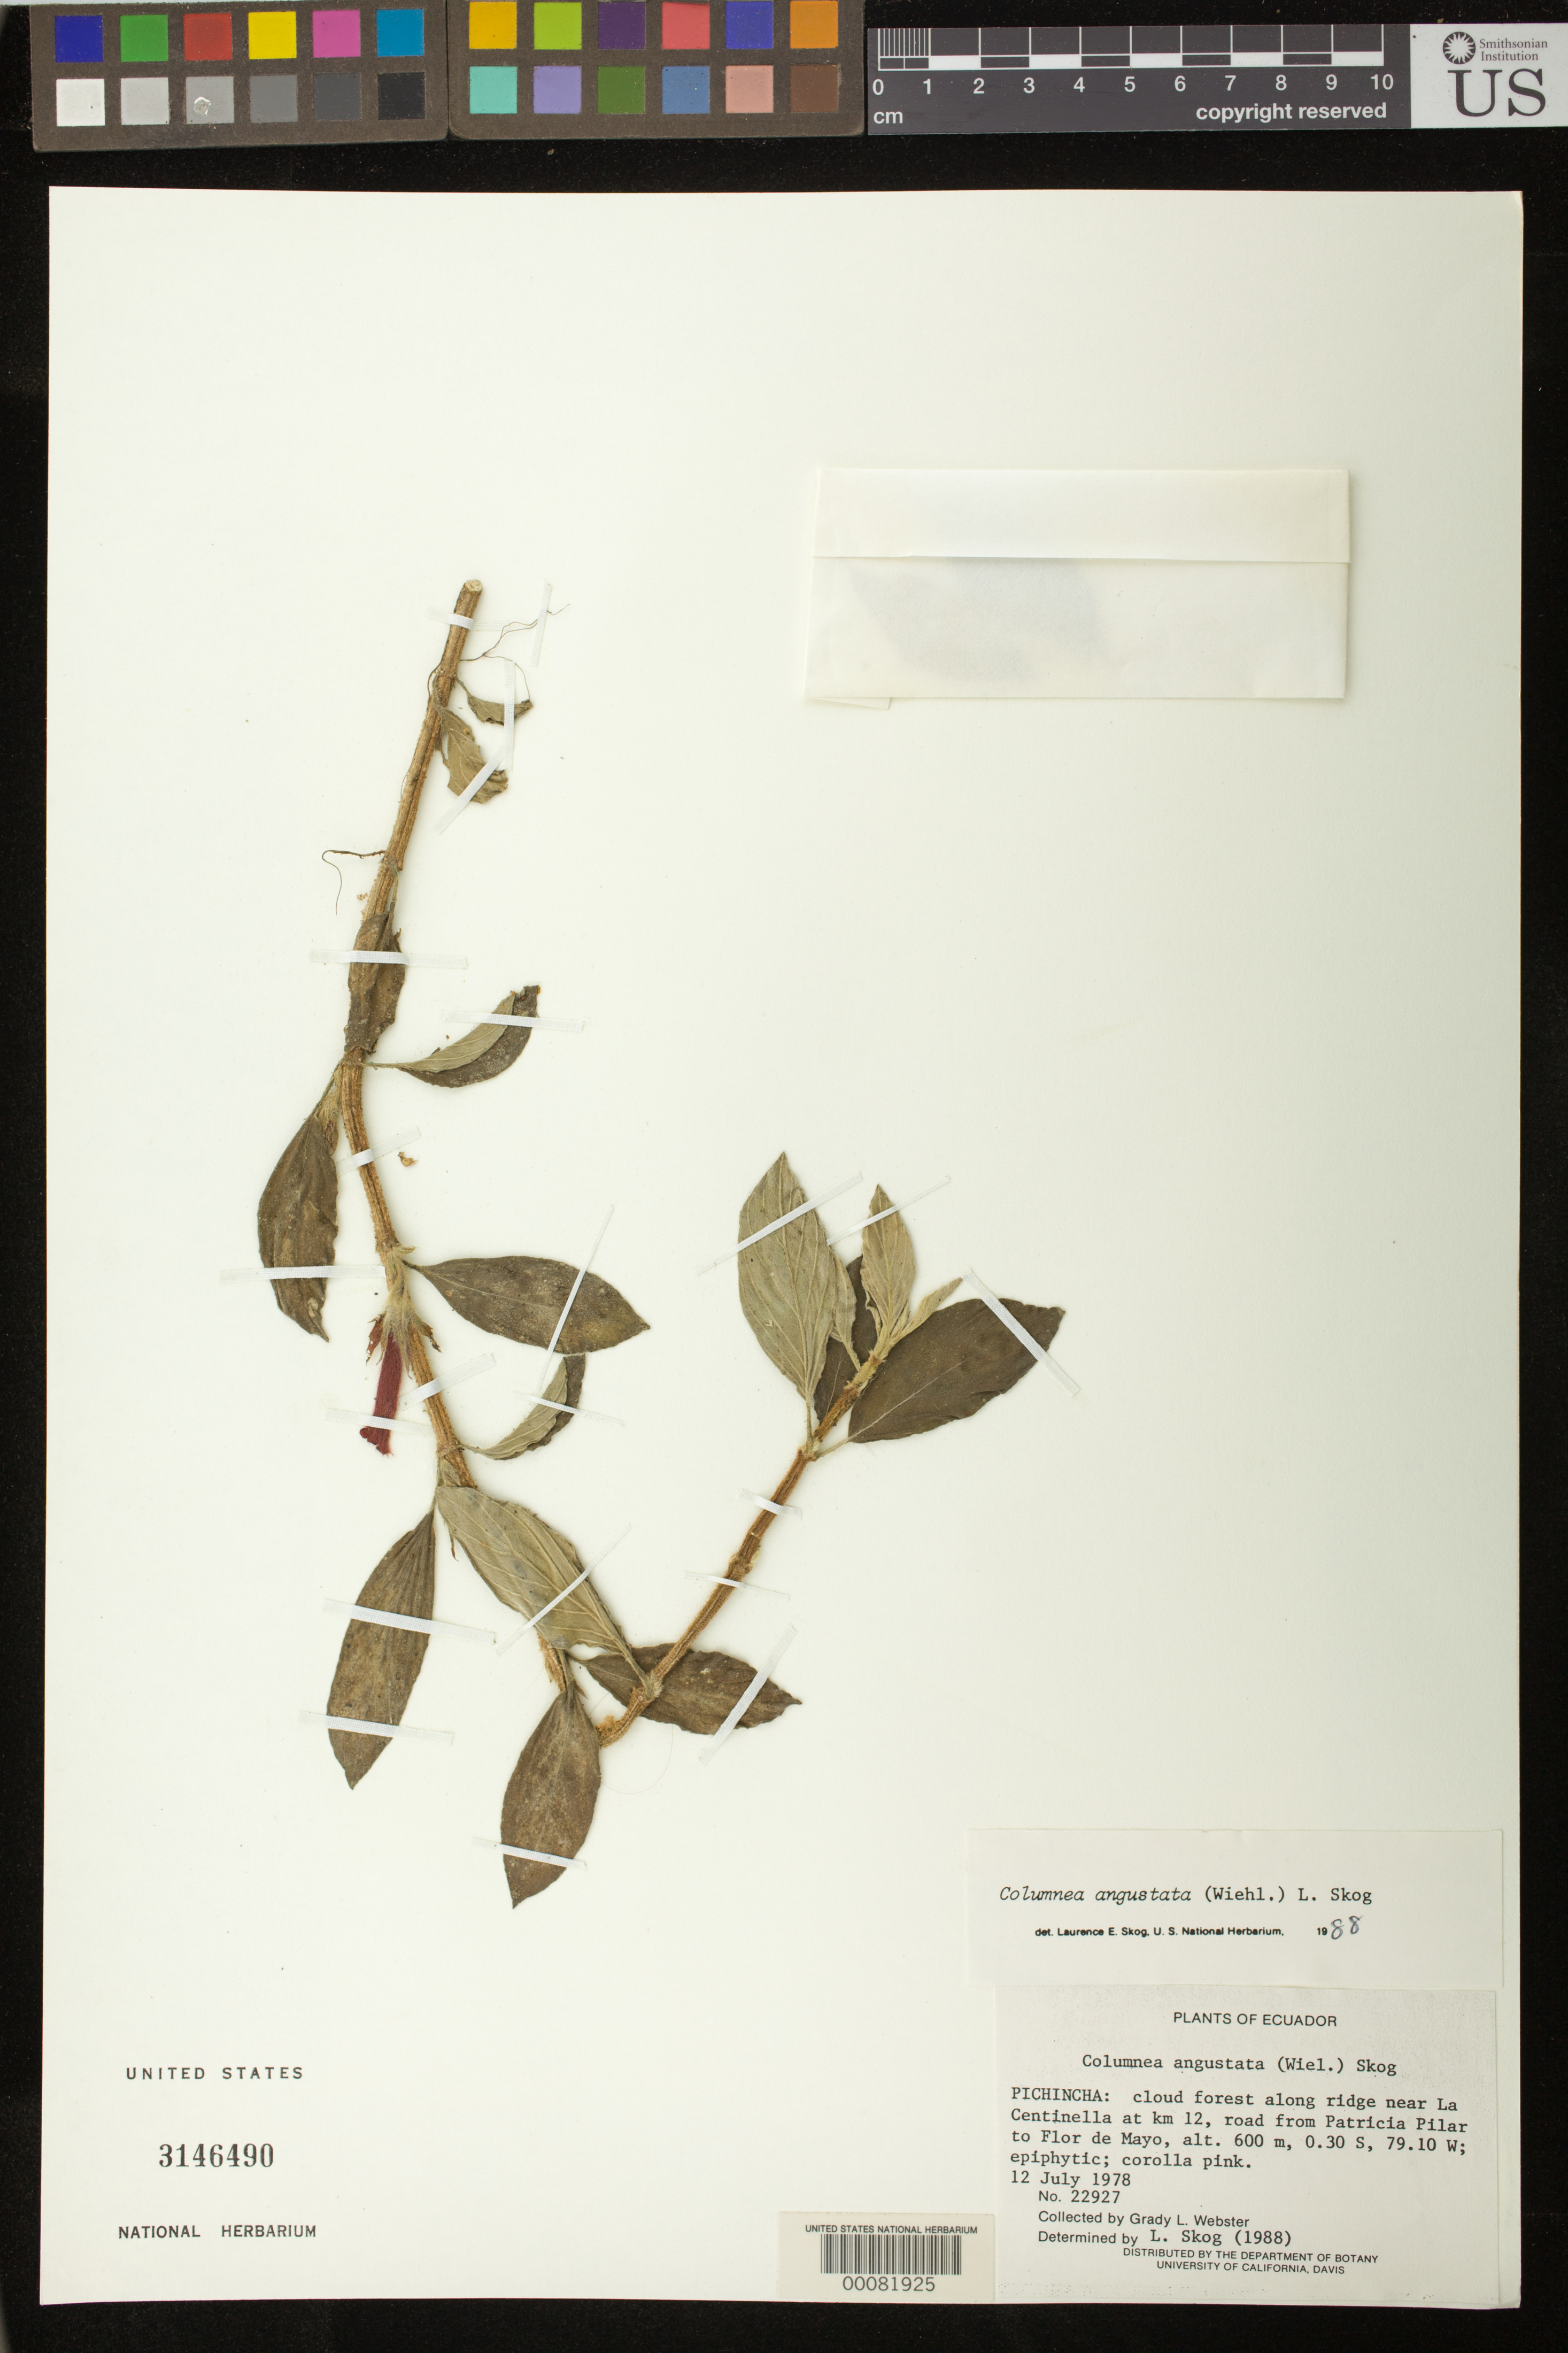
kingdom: Plantae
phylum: Tracheophyta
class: Magnoliopsida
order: Lamiales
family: Gesneriaceae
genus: Columnea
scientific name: Columnea angustata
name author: (Wiehler) L.E. Skog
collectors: G. L. Webster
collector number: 22927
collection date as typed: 12 Jul 1978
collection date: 1978-07-12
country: Ecuador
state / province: Pichincha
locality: Along ridge near La Centinella at km 12, road from Patricia Pilar to Flor de Mayo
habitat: Cloud forest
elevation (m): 600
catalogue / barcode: US 3146490